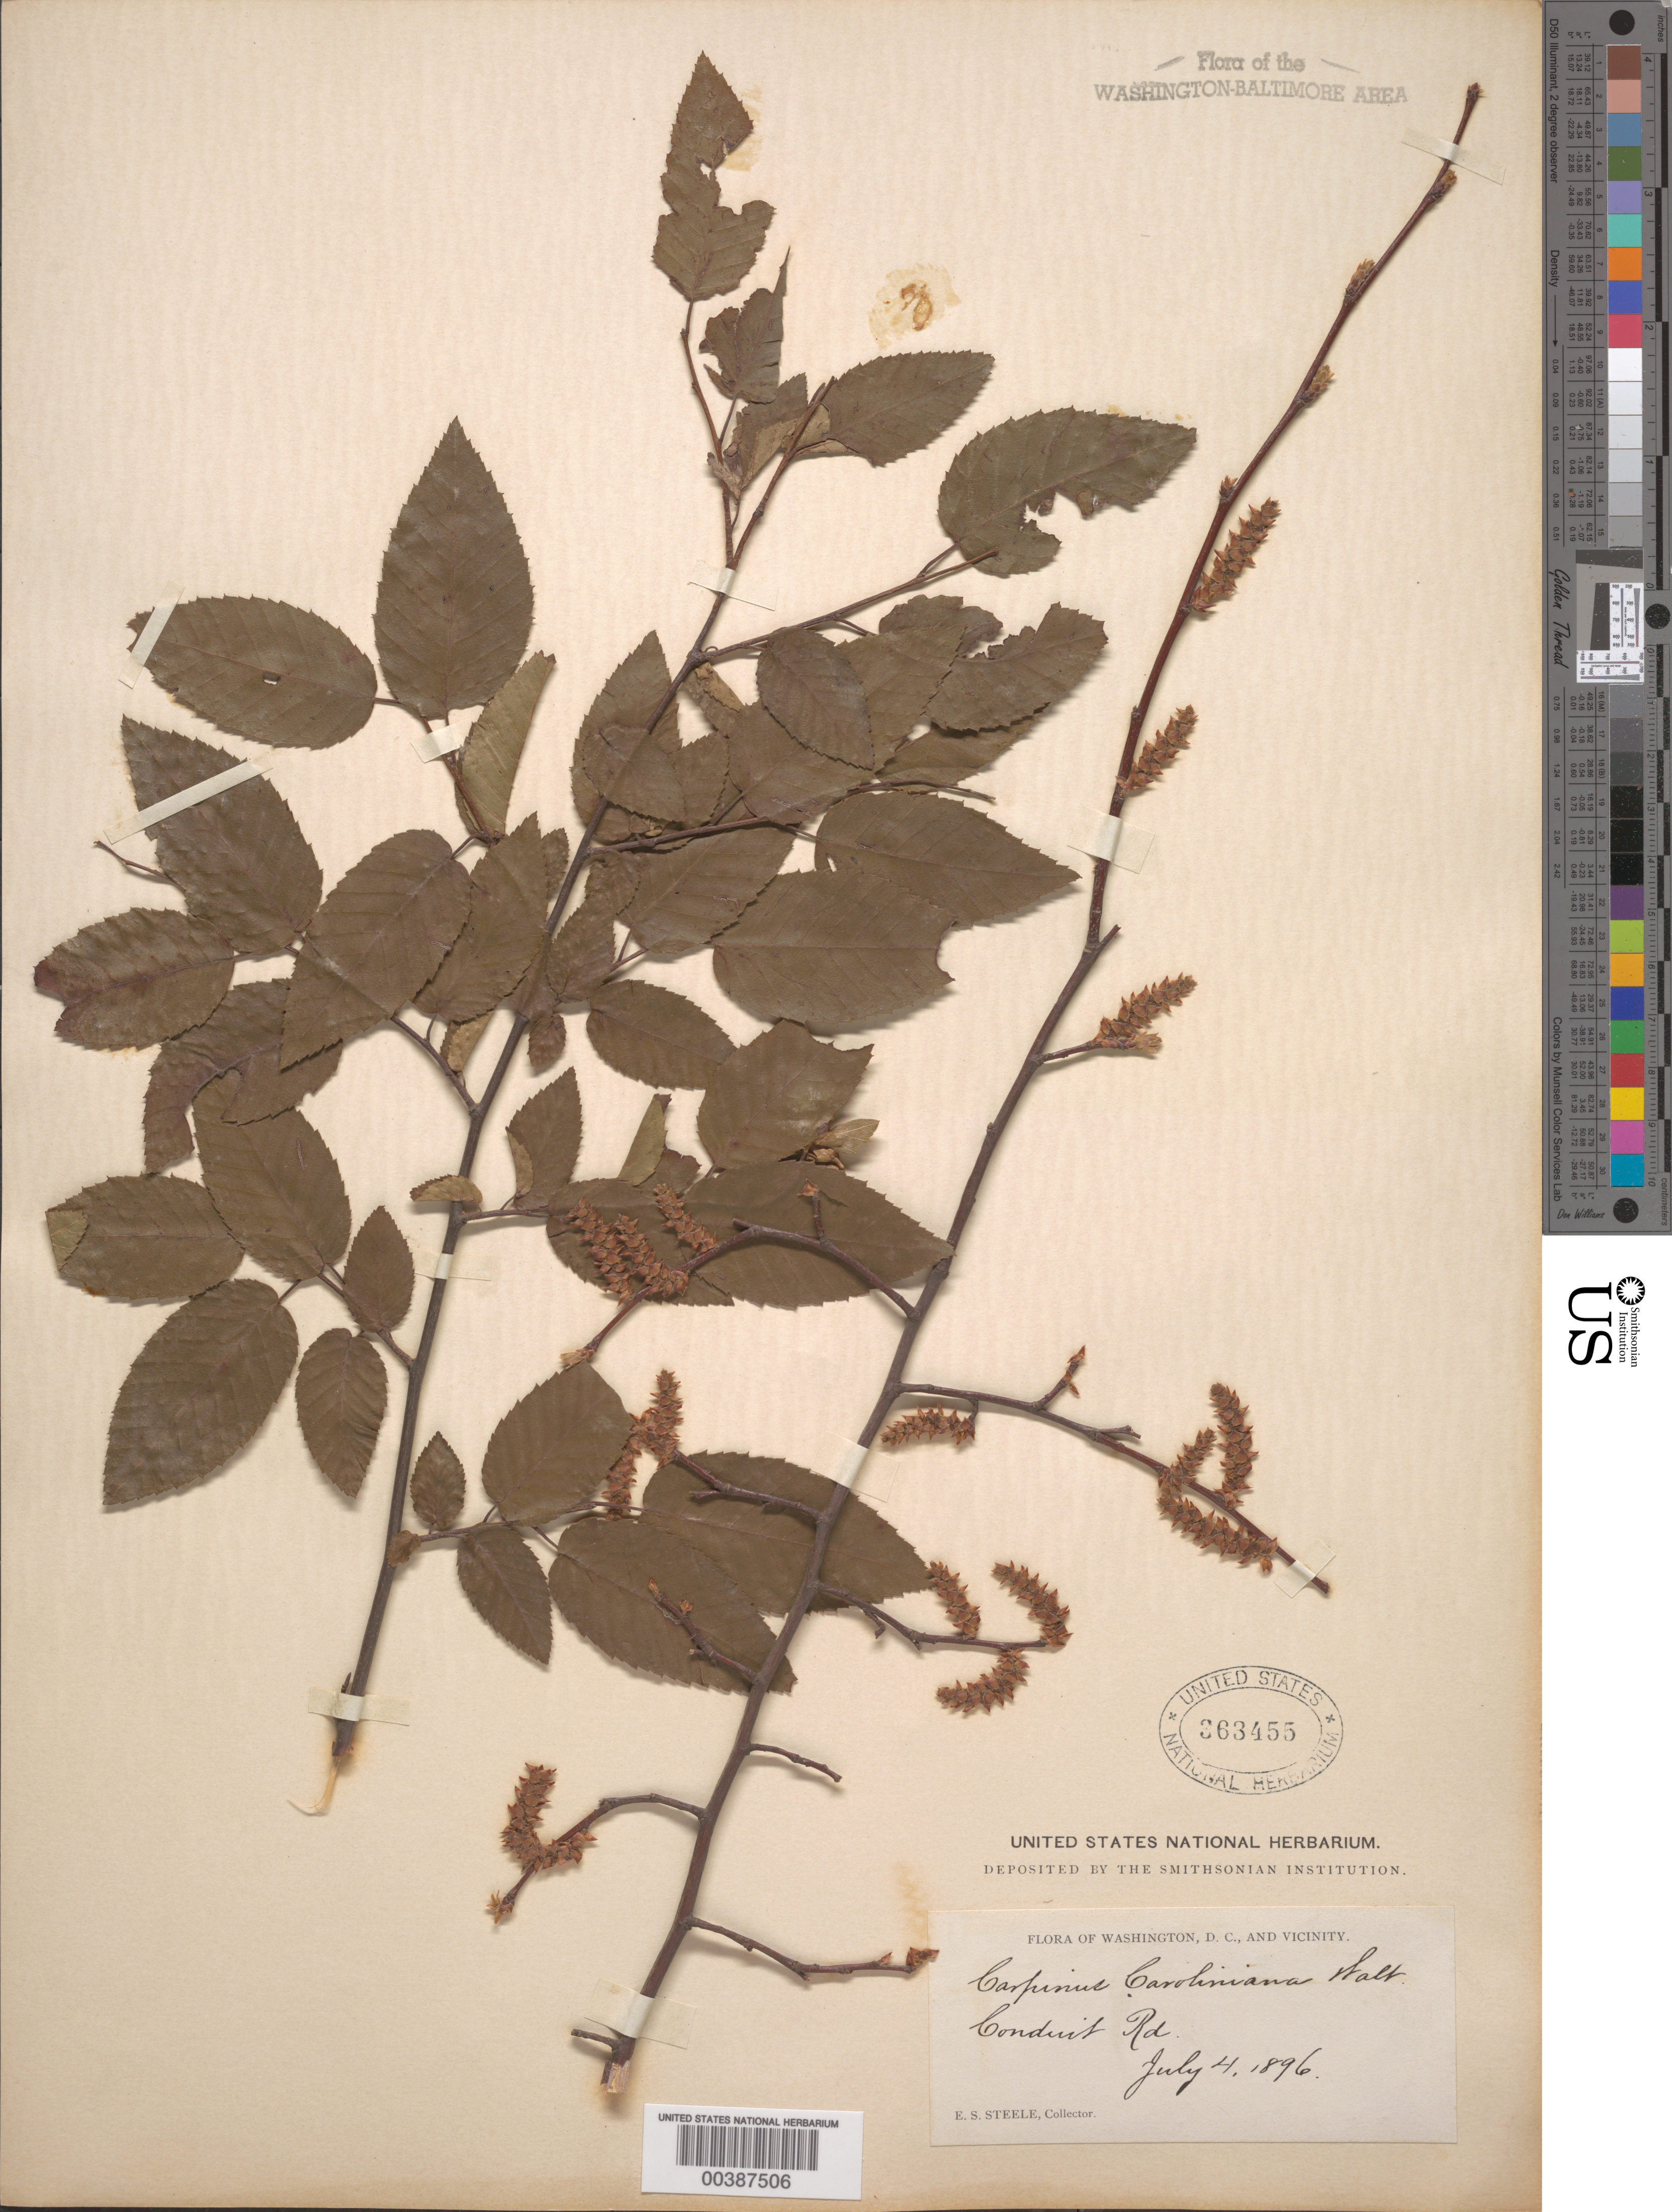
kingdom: Plantae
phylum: Tracheophyta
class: Magnoliopsida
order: Fagales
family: Betulaceae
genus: Carpinus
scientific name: Carpinus caroliniana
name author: Walter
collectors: E. Steele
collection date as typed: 04 Jul 1896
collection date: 1896-07-04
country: United States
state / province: Maryland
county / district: Montgomery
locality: Conduit Road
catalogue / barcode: US 363455